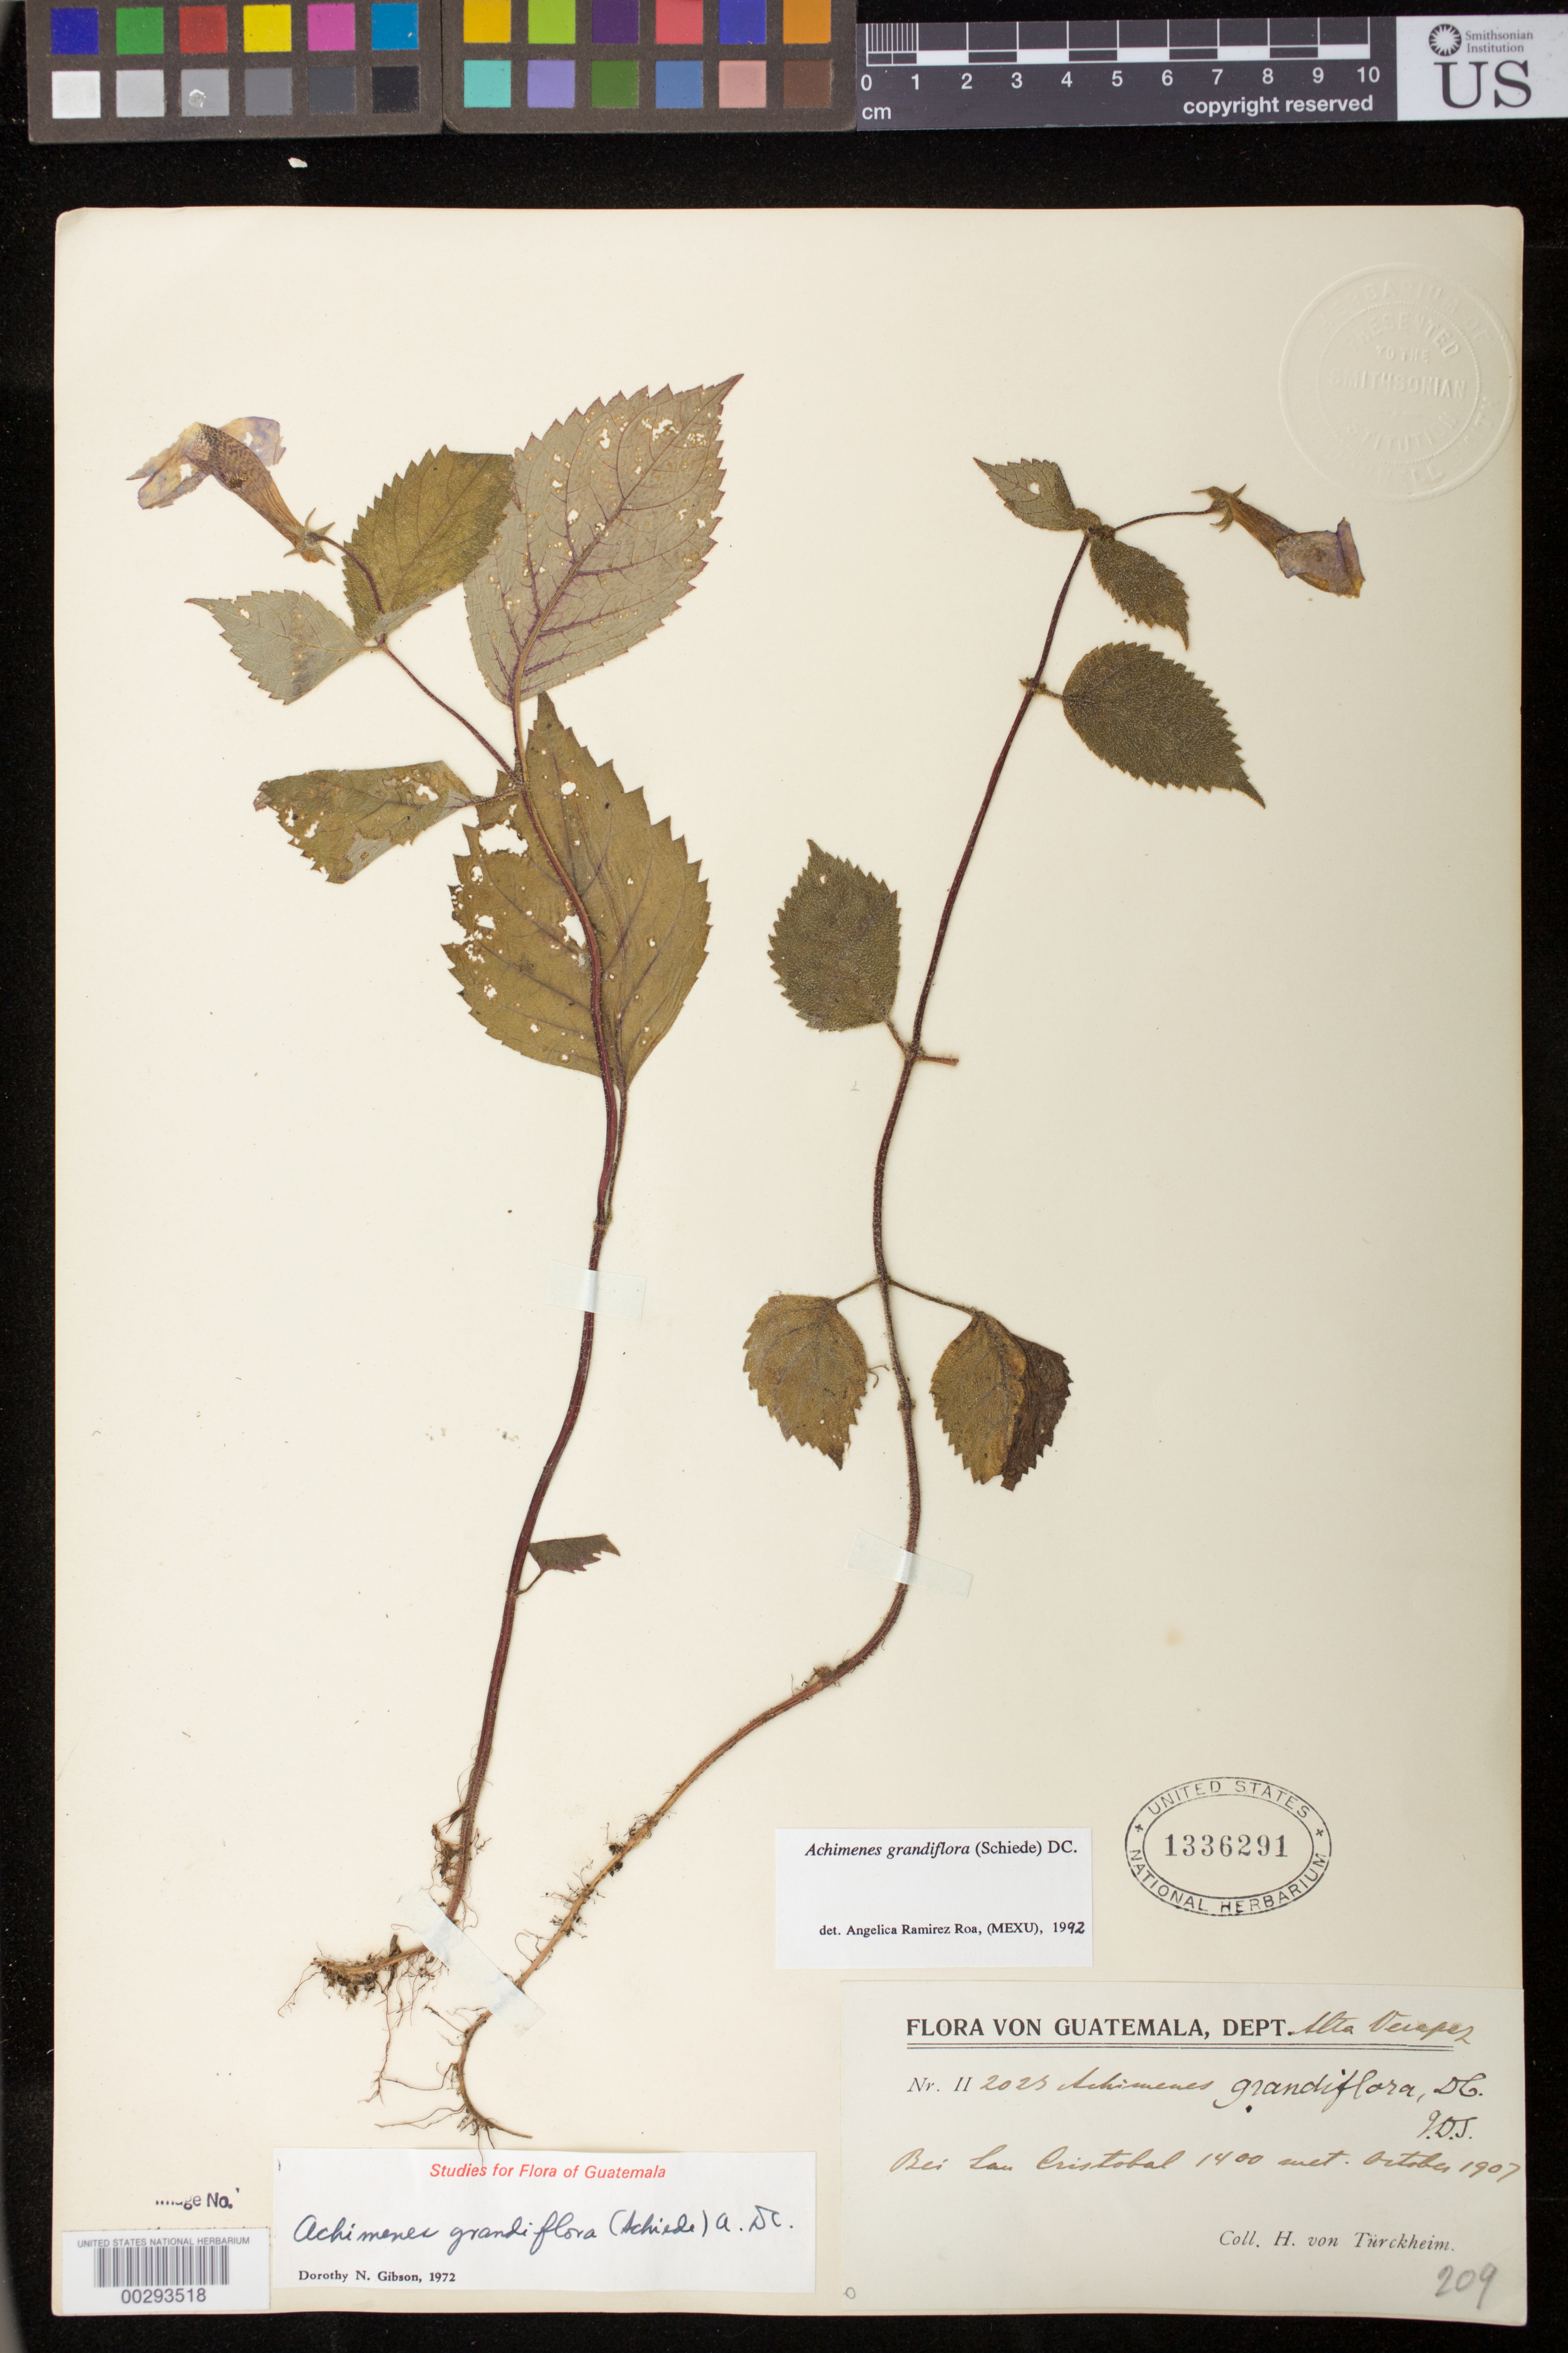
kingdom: Plantae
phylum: Tracheophyta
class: Magnoliopsida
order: Lamiales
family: Gesneriaceae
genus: Achimenes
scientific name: Achimenes grandiflora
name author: (Schiede) DC.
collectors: H. von Türckheim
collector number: II 2023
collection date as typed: Oct 1907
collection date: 1907-10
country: Guatemala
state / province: Alta Verapaz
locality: By San Cristobal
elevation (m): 1400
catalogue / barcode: US 1336291